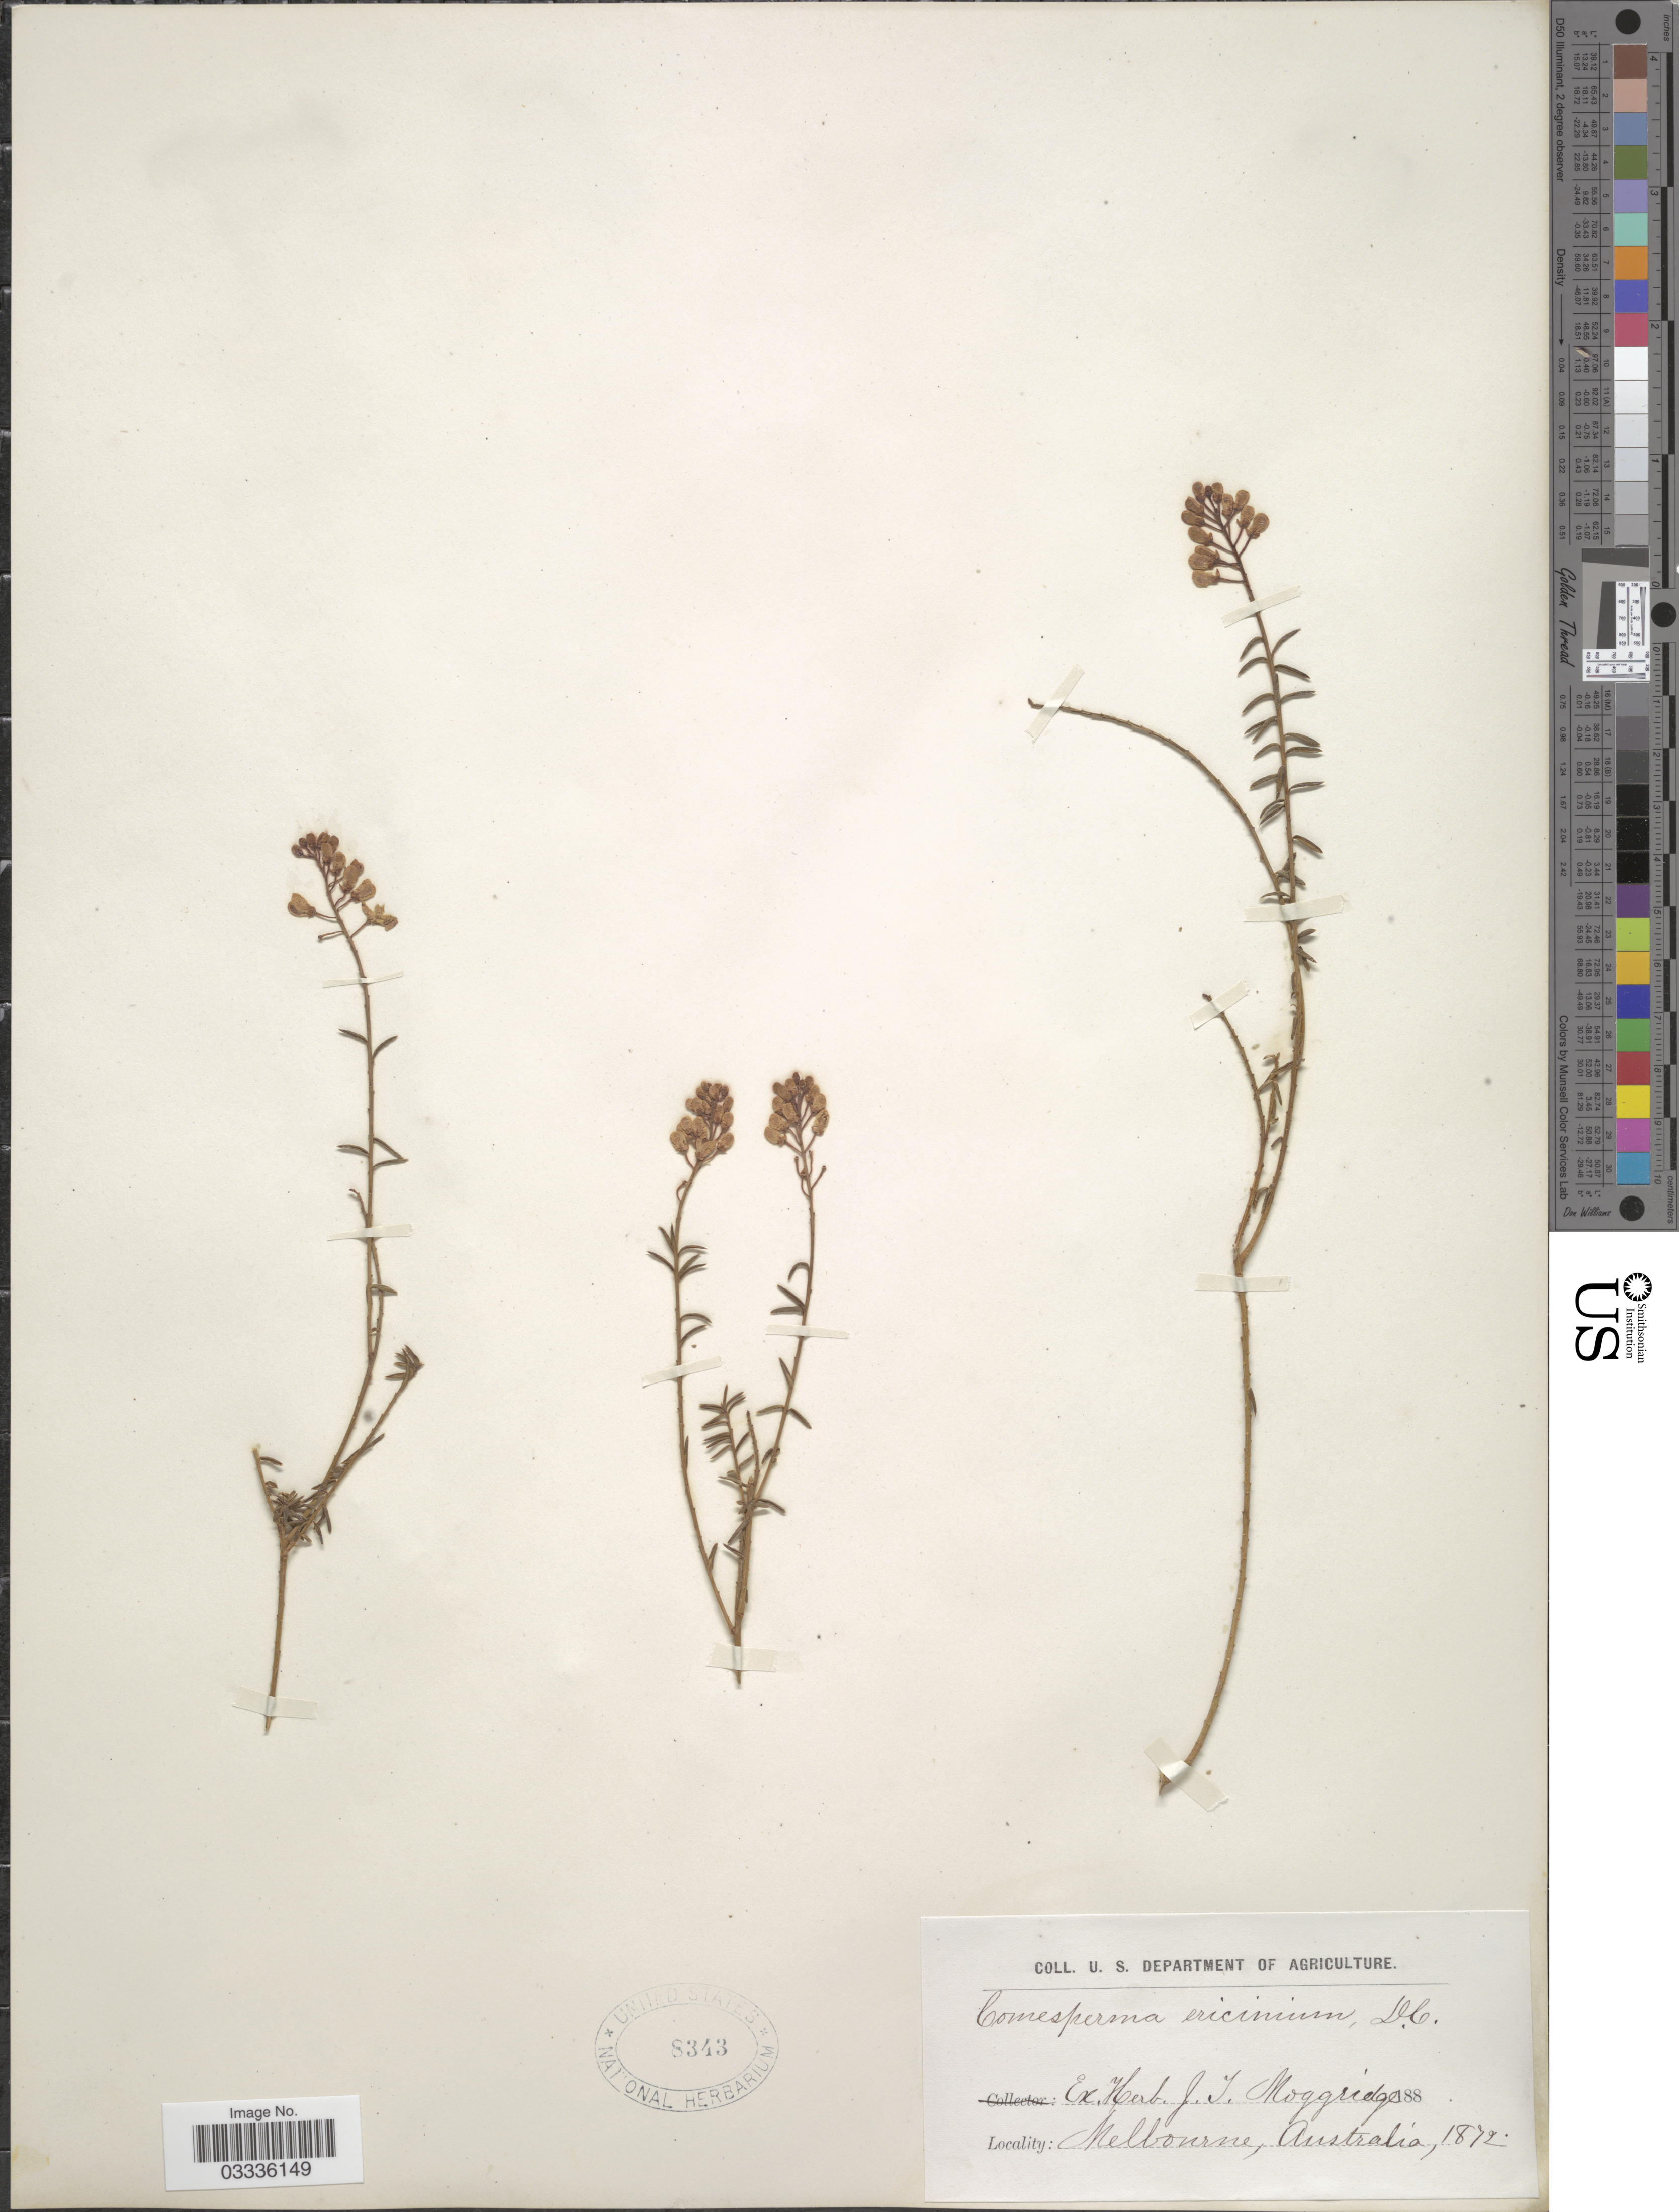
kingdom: Plantae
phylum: Tracheophyta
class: Magnoliopsida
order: Fabales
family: Polygalaceae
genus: Comesperma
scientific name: Comesperma ericinum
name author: DC.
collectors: ex herb. J.T. Moggridge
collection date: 1872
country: Australia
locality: Melbourne.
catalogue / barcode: US 8343